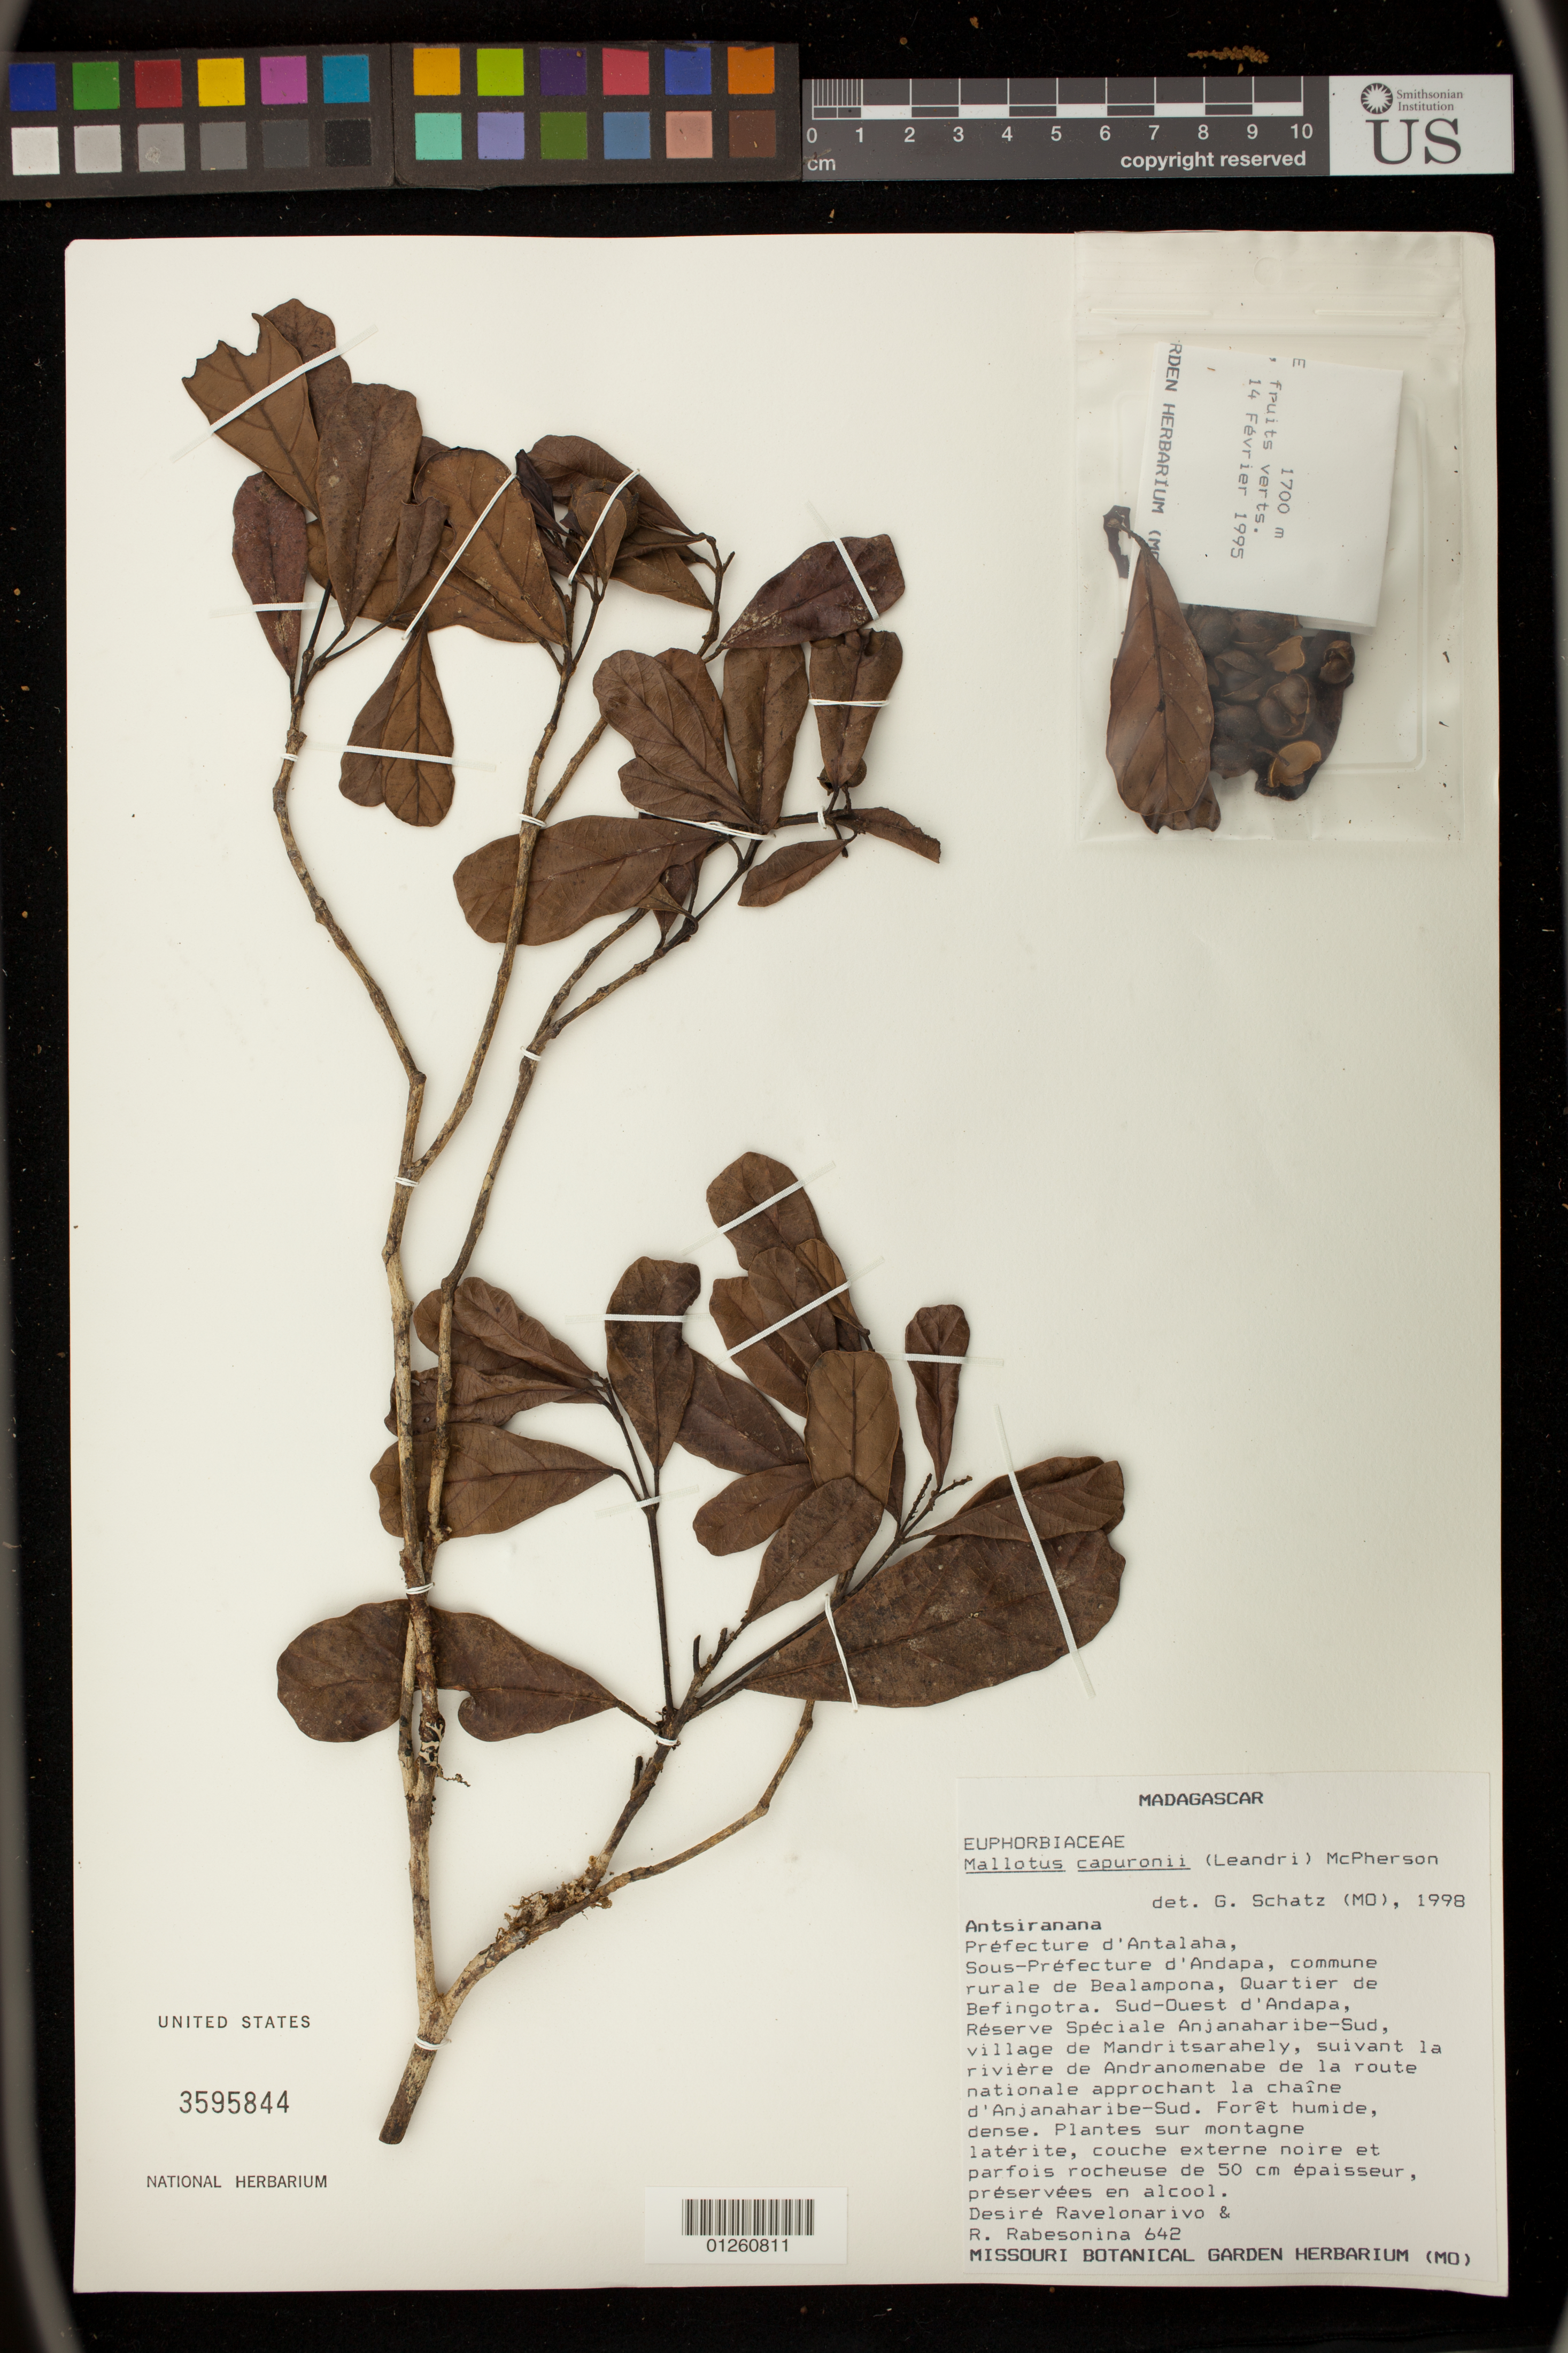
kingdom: Plantae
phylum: Tracheophyta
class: Magnoliopsida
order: Malpighiales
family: Euphorbiaceae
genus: Mallotus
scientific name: Mallotus capuronii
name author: (Leandri) McPherson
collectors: D. Ravelonairivo & R. Rabesonina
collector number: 642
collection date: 1995-02-14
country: Madagascar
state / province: Sava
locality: Antsiranana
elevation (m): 170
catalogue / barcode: US 3595844